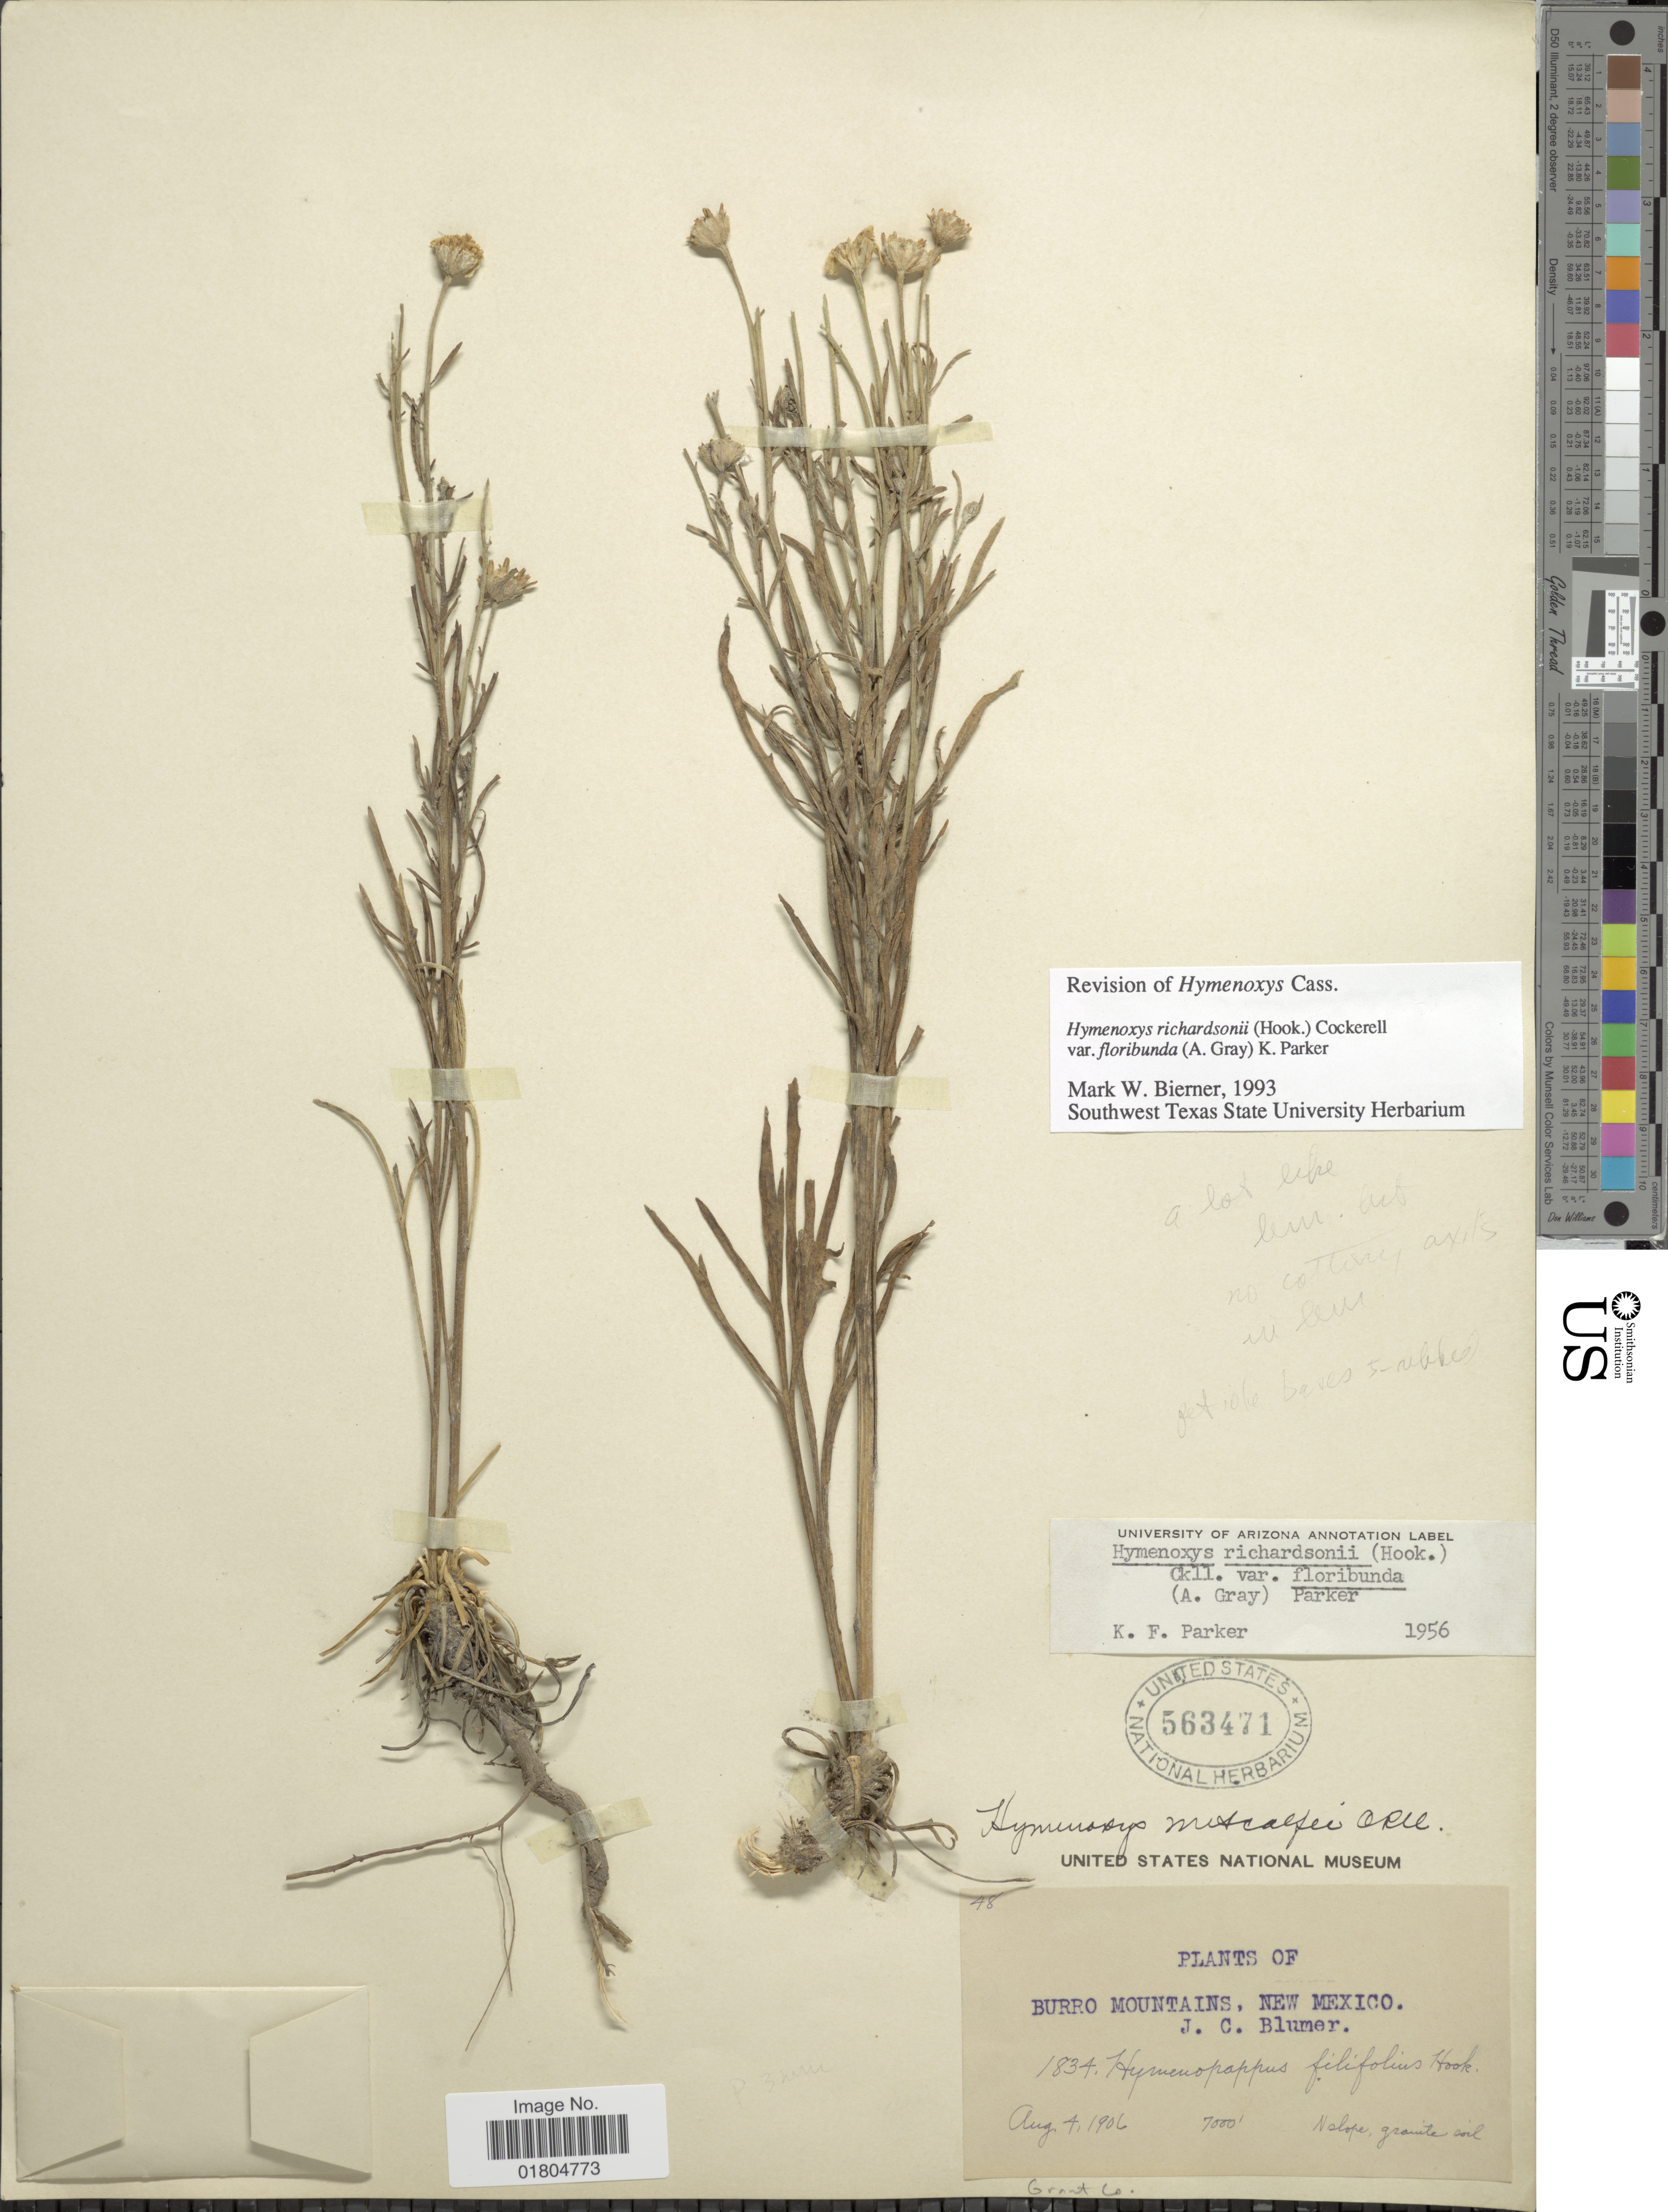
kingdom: Plantae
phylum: Tracheophyta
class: Magnoliopsida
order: Asterales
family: Asteraceae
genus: Hymenoxys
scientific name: Hymenoxys richardsonii var. floribunda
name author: (A. Gray) K.F. Parker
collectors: J. C. Blumer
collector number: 1834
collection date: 1906-08-04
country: United States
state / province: New Mexico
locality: Burro Mountains. N slope. Grant Co.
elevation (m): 2134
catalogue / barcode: US 563471